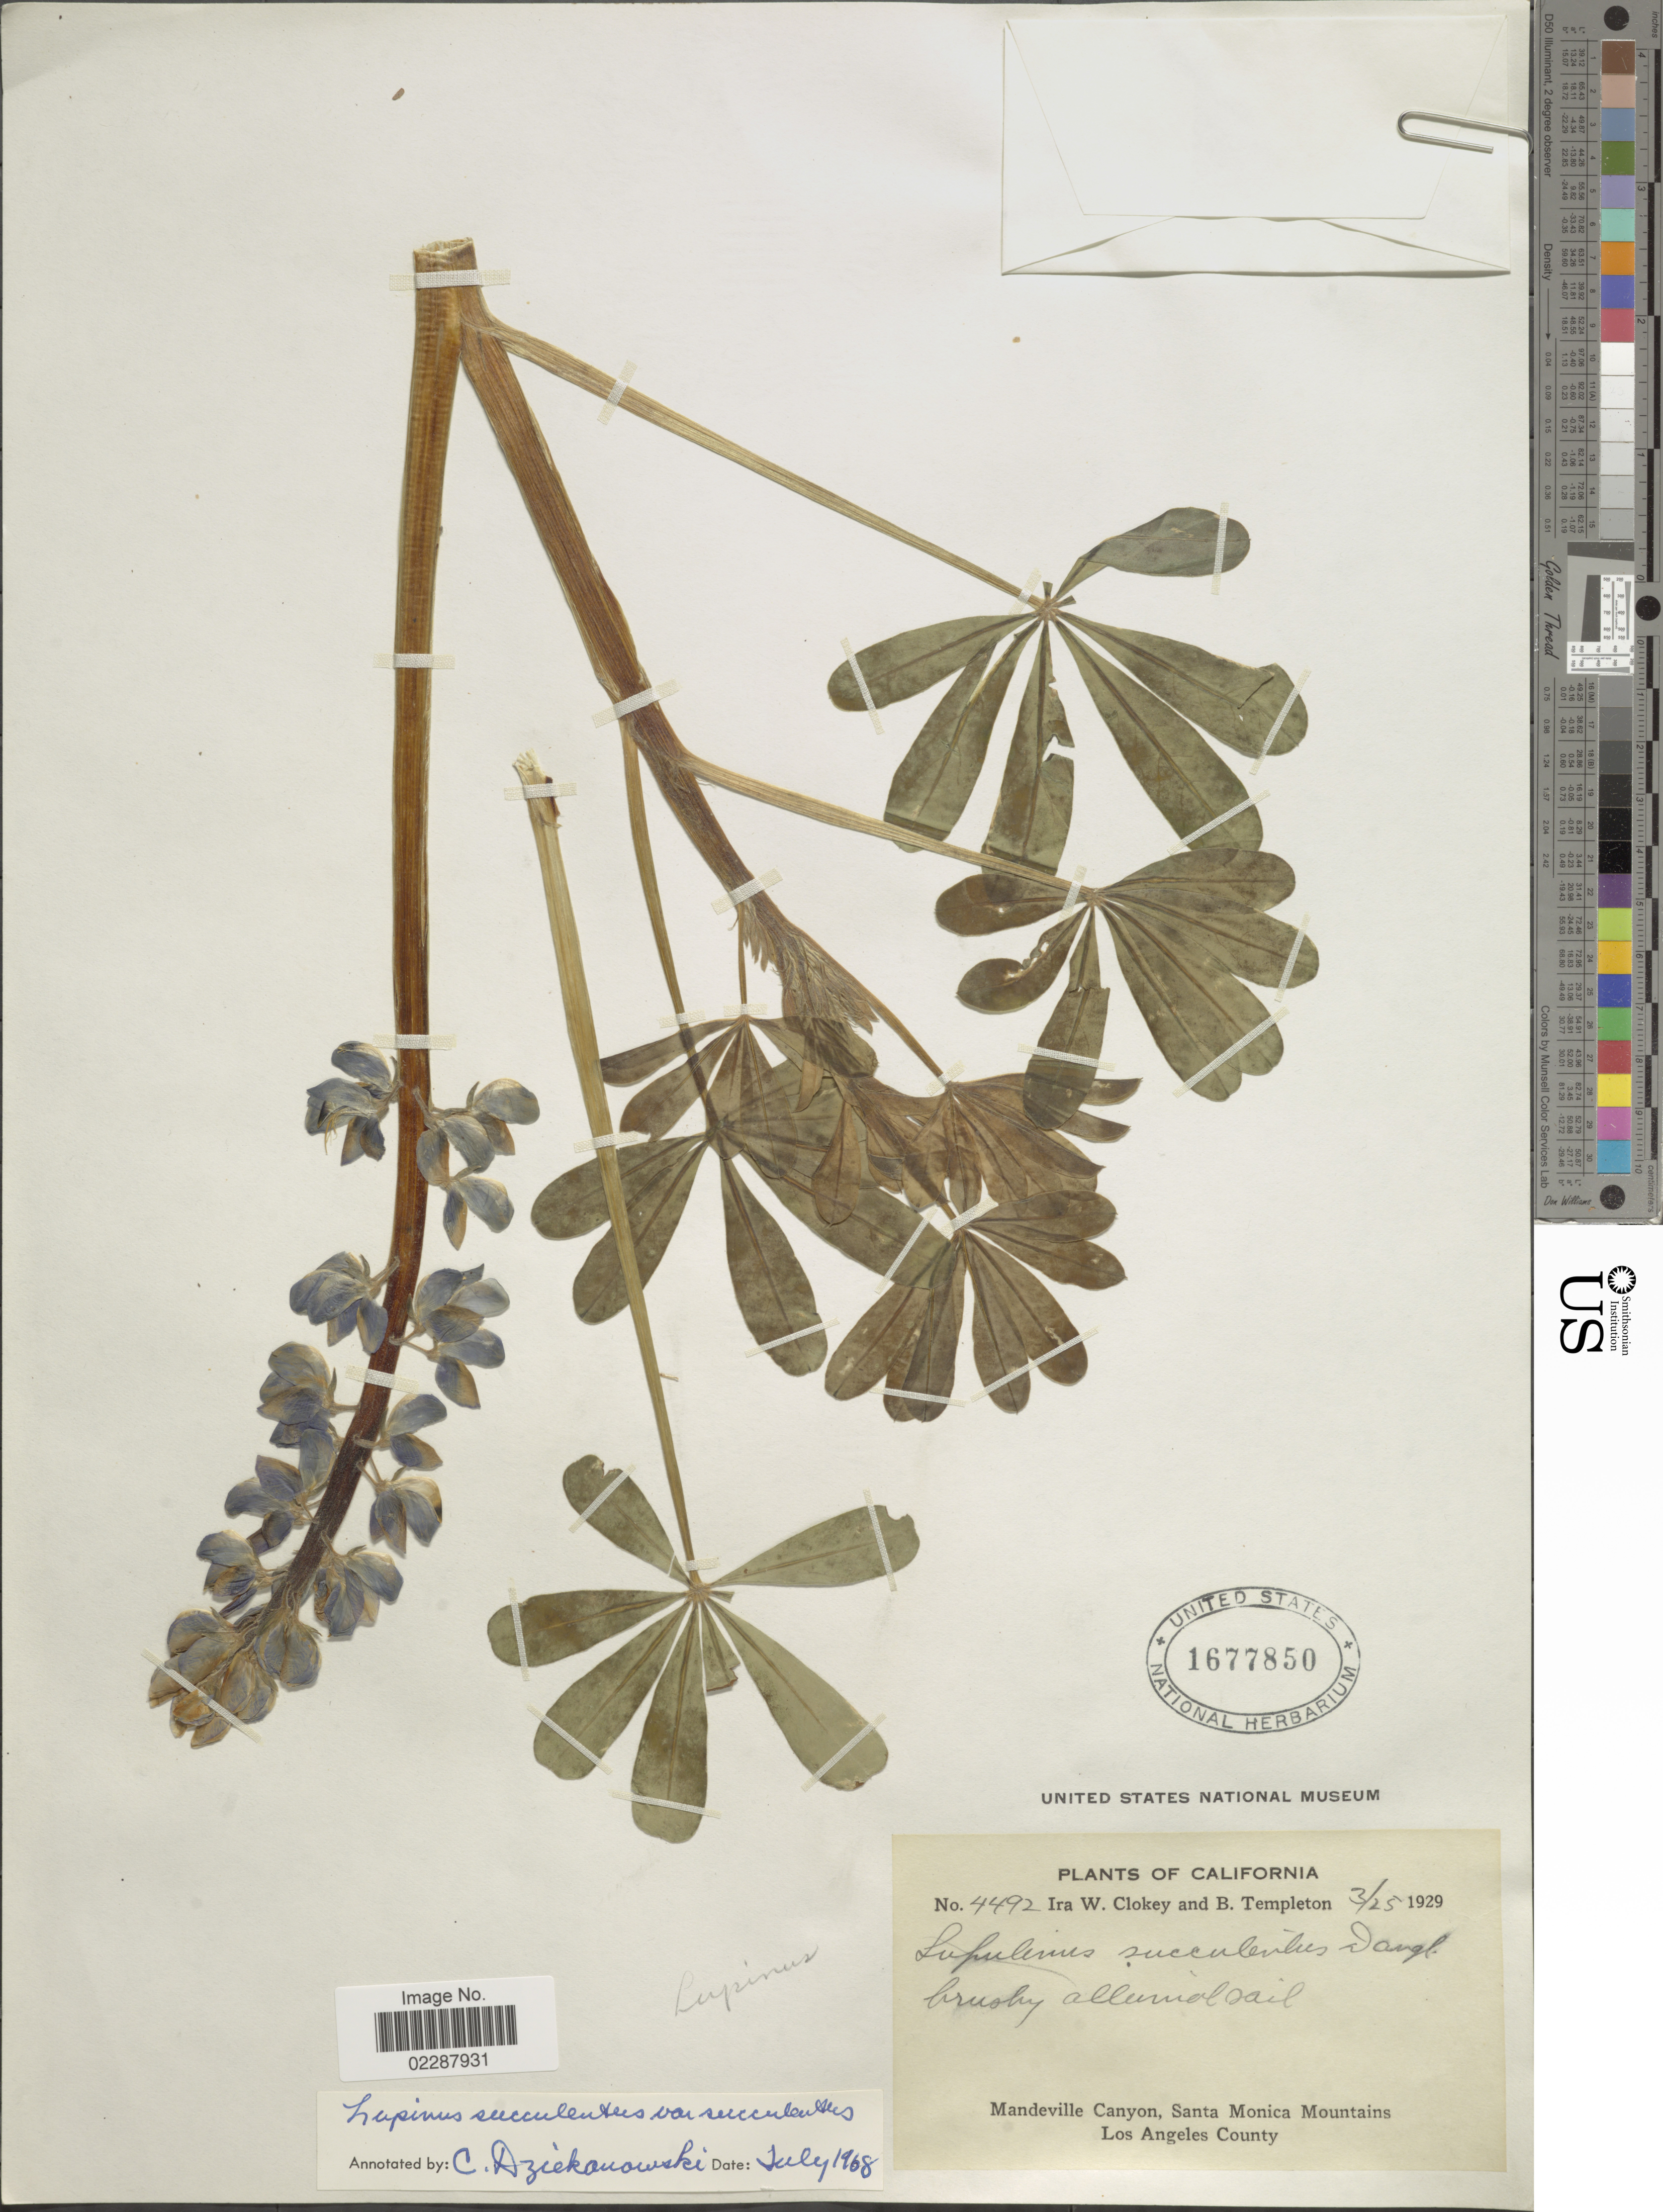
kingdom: Plantae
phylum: Tracheophyta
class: Magnoliopsida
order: Fabales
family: Fabaceae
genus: Lupinus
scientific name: Lupinus succulentus var. succulentus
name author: Douglas ex K. Koch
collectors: I. W. Clokey & B. Templeton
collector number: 4492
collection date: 1929-03-25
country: United States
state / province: California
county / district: Los Angeles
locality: Mandeville Canyon, Santa Monica Mountains, Los Angeles County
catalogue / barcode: US 1677850